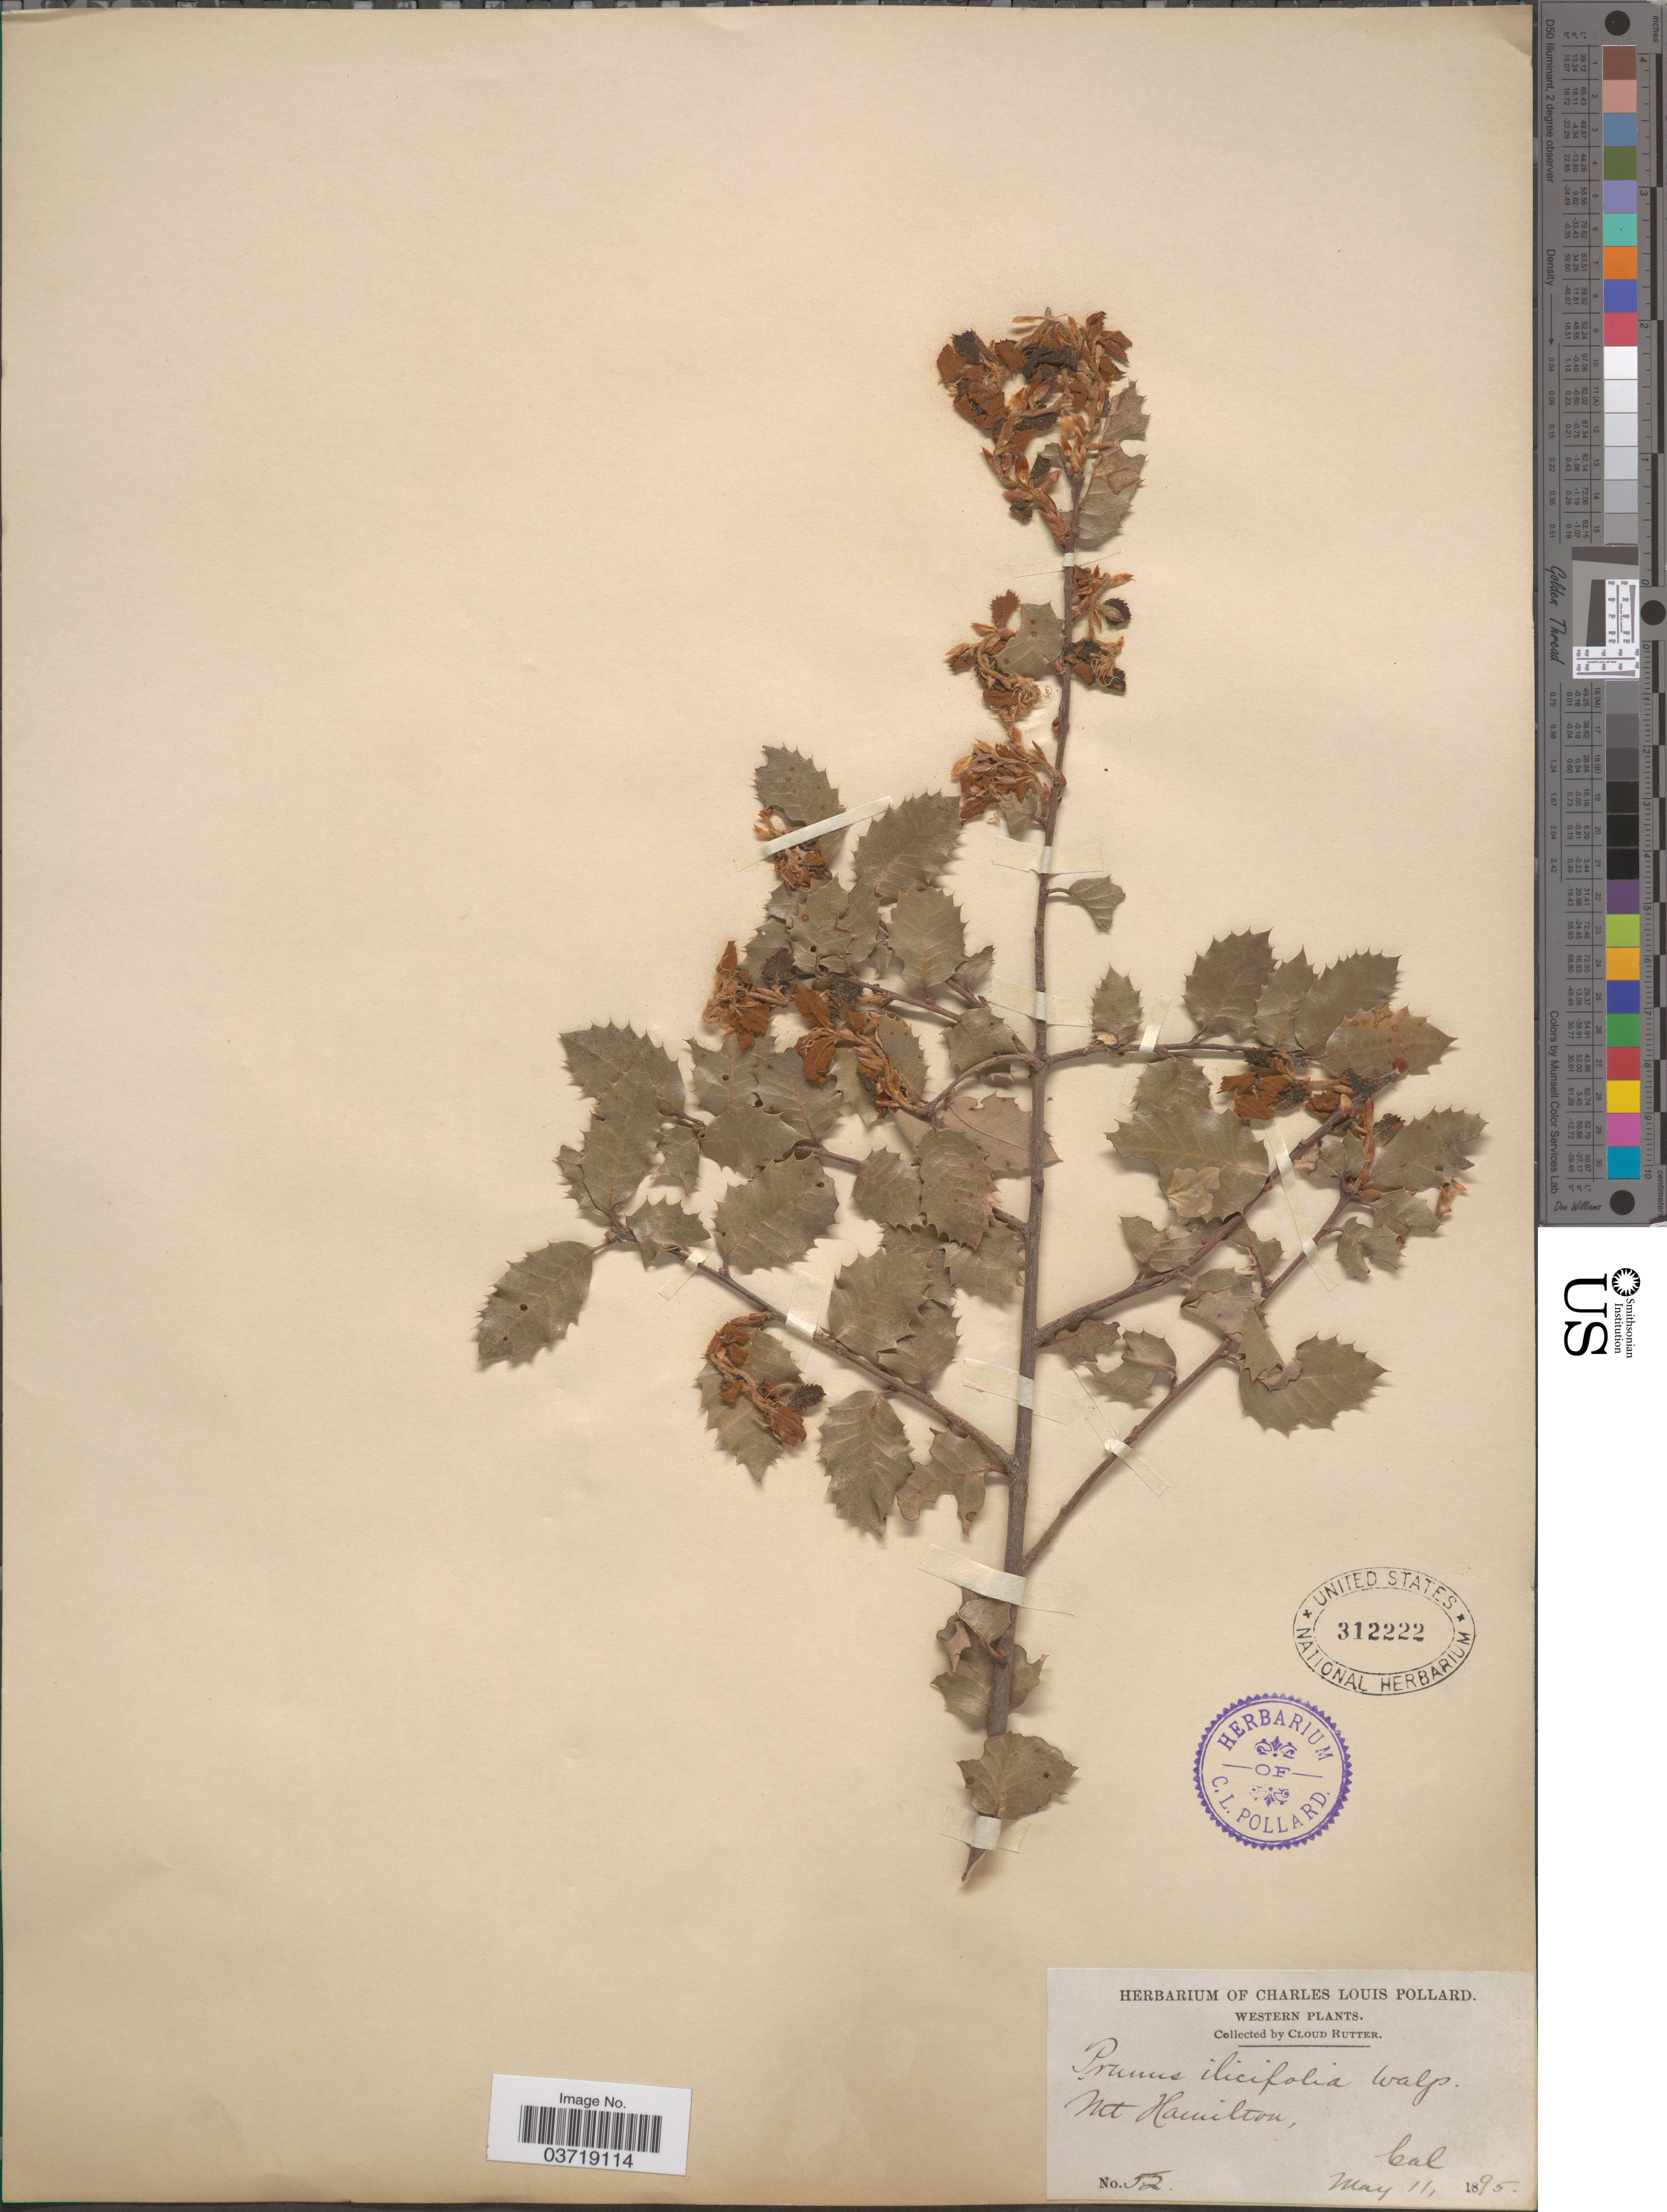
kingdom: Plantae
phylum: Tracheophyta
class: Magnoliopsida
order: Rosales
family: Rosaceae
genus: Prunus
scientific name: Prunus ilicifolia var. ilicifolia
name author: (Nutt. ex Hook. & Arn.) D. Dietr.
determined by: Strong, Mark T., (BOT), Smithsonian Institution - National Museum of Natural History (UNITED STATES)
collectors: C. Rutter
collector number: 52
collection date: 1895-05-11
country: United States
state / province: California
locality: Western. Mt. Hamilton.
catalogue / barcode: US 312222